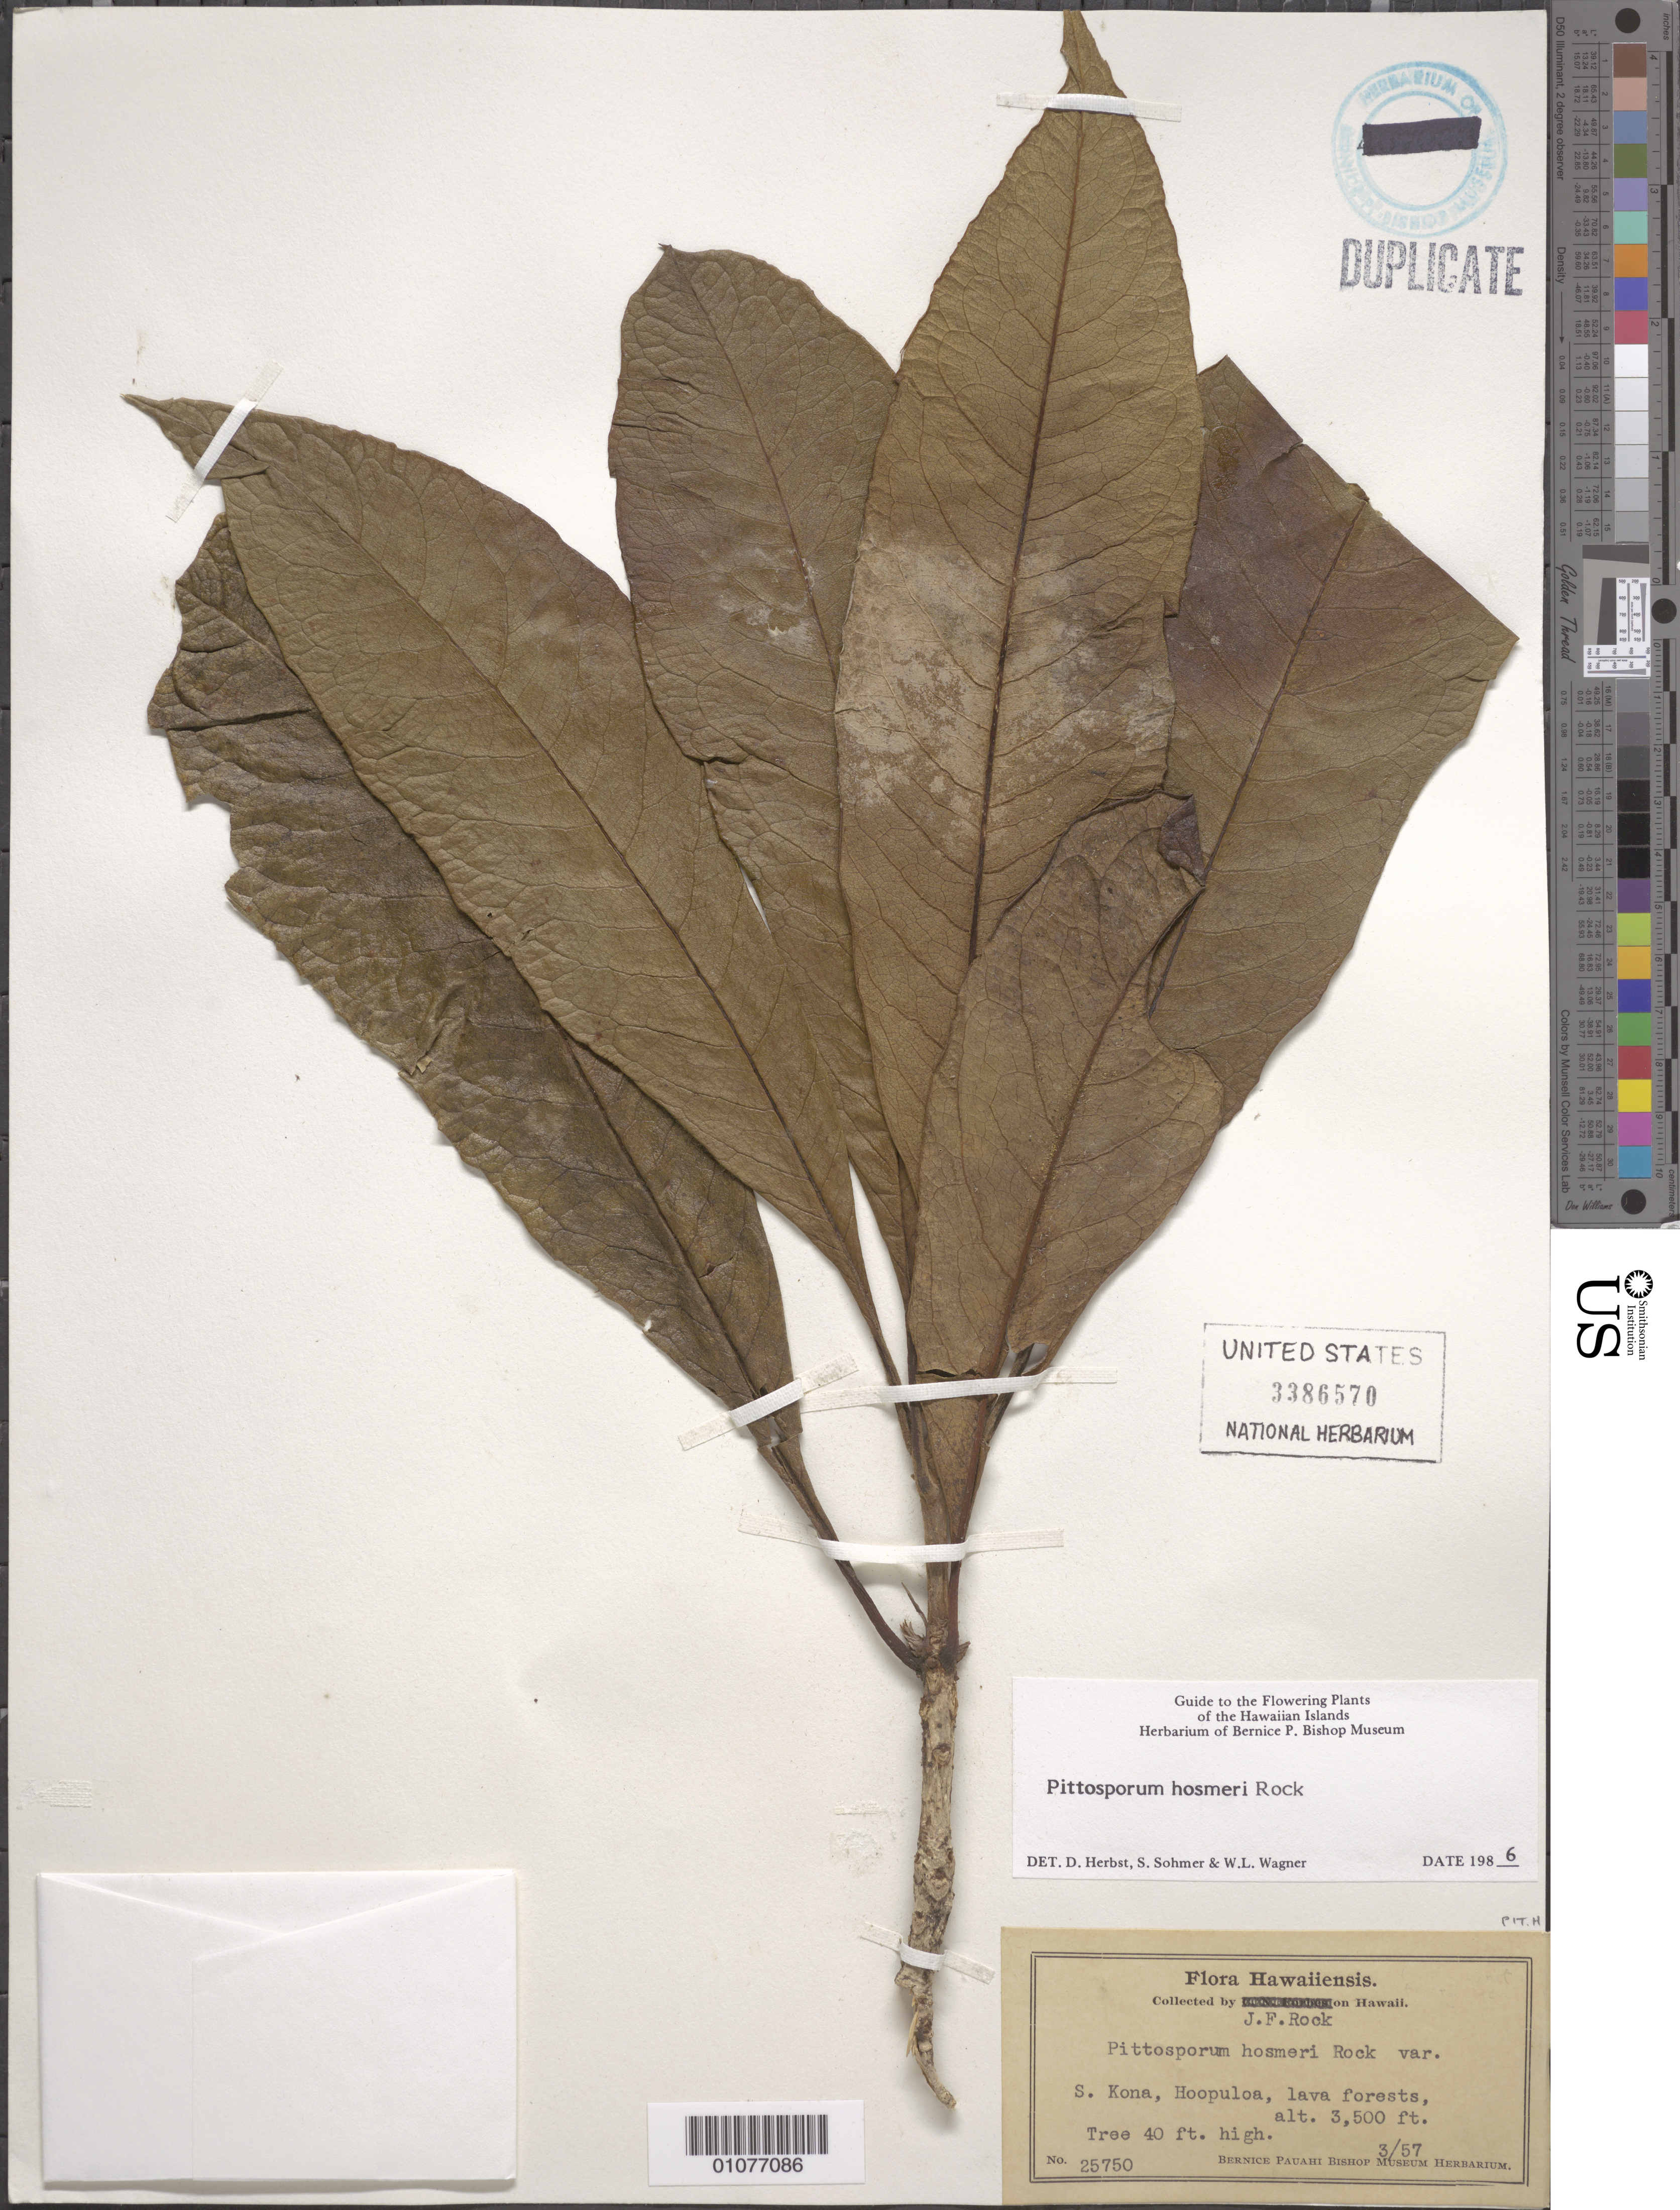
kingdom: Plantae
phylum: Tracheophyta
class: Magnoliopsida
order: Apiales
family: Pittosporaceae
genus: Pittosporum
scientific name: Pittosporum hosmeri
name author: Rock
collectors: J. F. Rock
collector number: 25750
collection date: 1957-03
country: United States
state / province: Hawaii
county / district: Hawaii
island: Hawaii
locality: S. Kona, Hoopuloa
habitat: Lava forests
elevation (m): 1067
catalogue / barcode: US 3386570